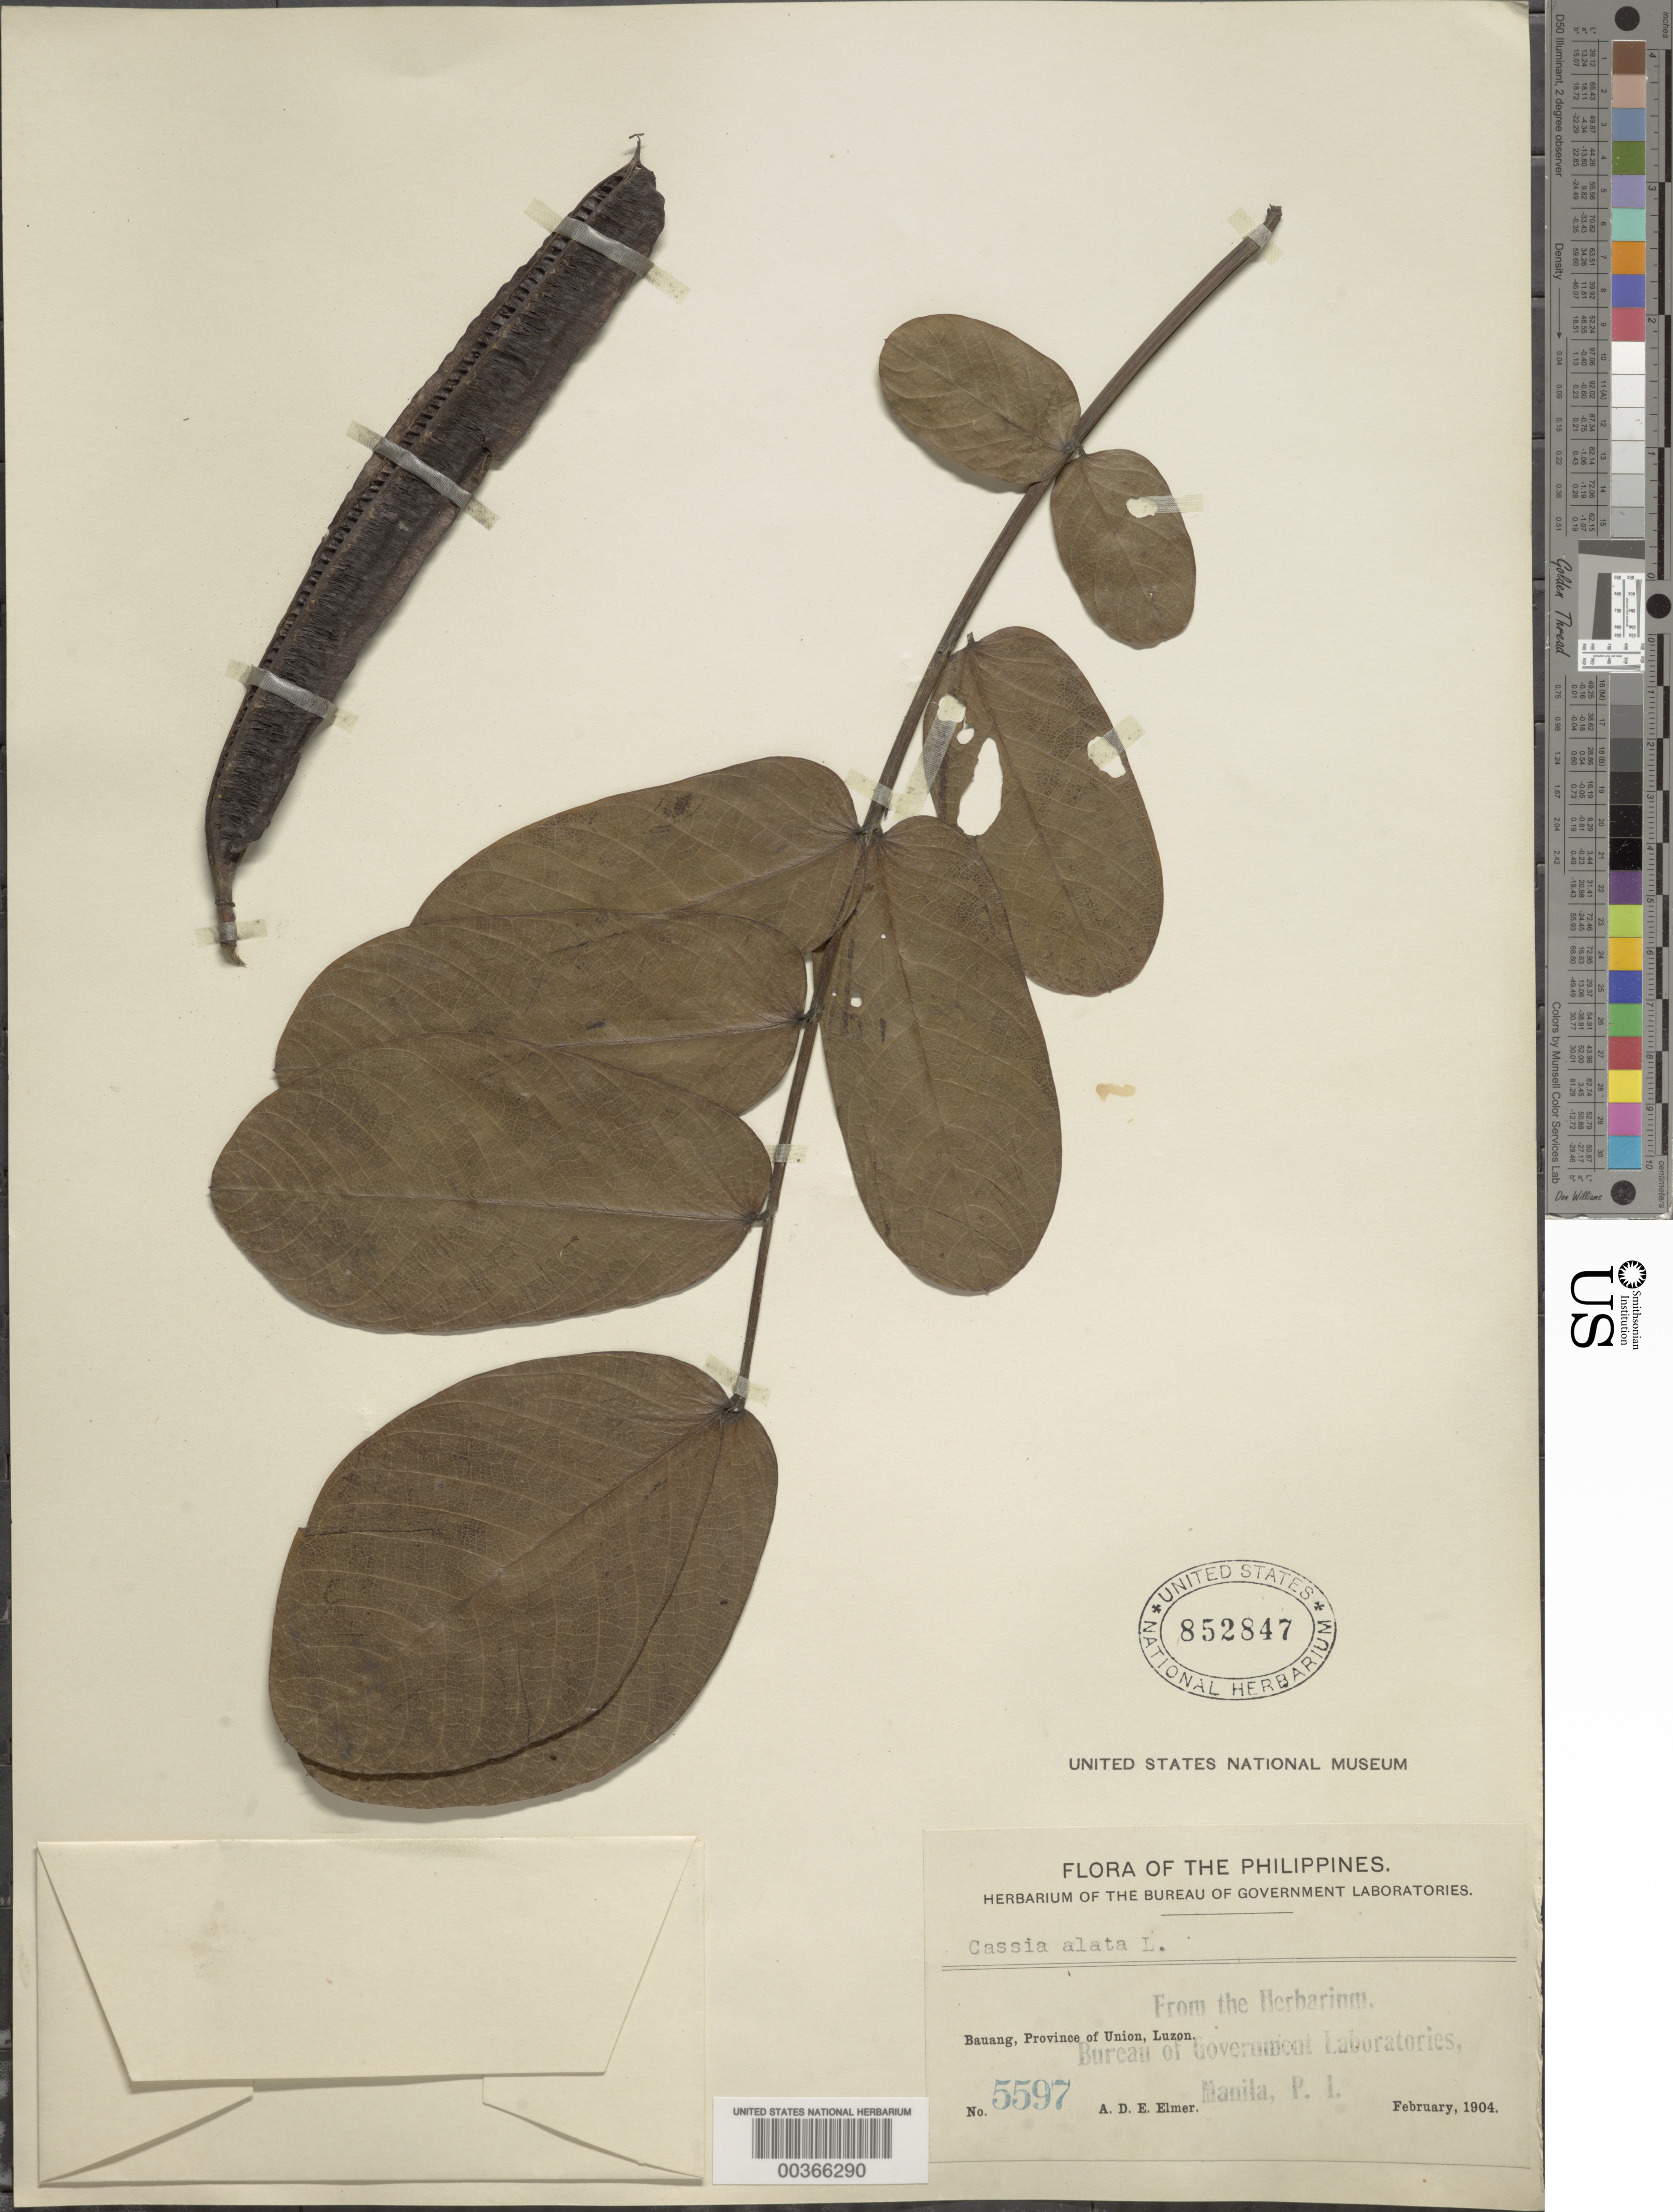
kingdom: Plantae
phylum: Tracheophyta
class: Magnoliopsida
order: Fabales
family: Fabaceae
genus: Senna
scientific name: Senna alata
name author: (L.) Roxb.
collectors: A. D. E. Elmer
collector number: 5597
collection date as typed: Feb 1904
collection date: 1904-02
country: Philippines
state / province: Ilocos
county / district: La Union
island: Luzon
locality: Bauang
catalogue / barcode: US 852847